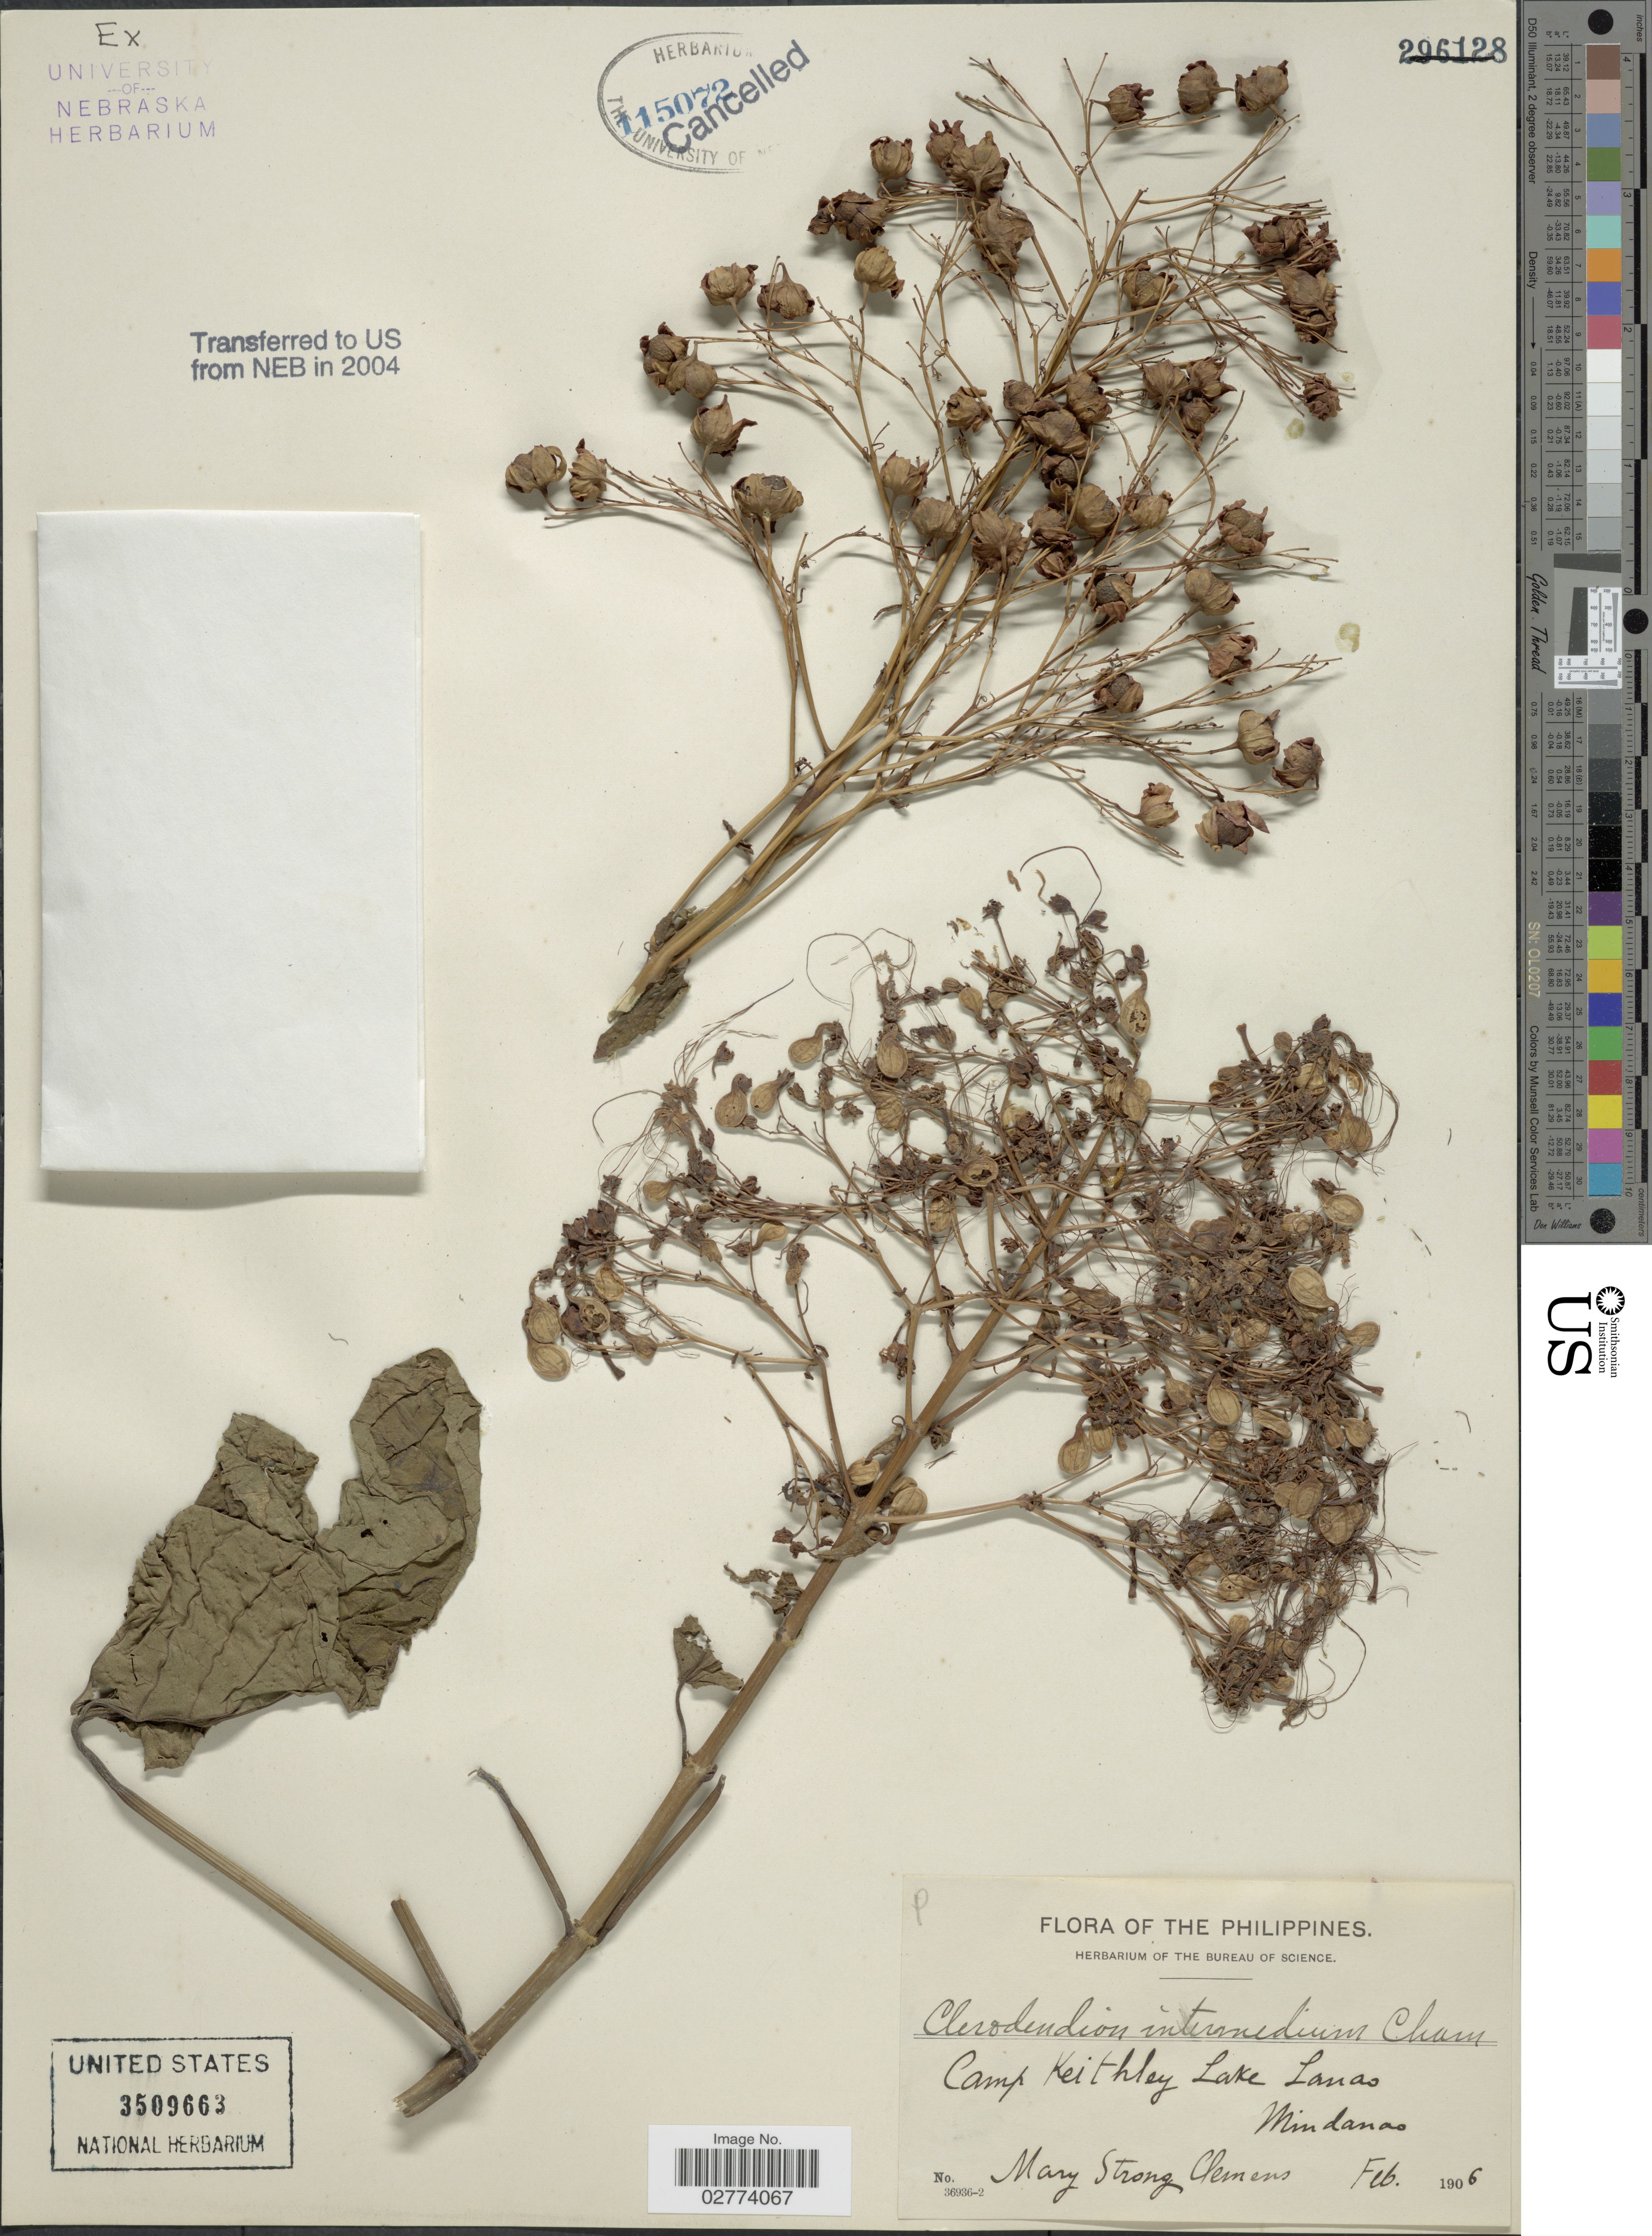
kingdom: Plantae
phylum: Tracheophyta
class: Magnoliopsida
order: Lamiales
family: Lamiaceae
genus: Clerodendrum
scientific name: Clerodendrum intermedium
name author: Cham.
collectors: M. S. Clemens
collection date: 1906-02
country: Philippines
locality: Camp Keithley, Lake Lanao, Mindanao.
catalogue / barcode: US 3509663